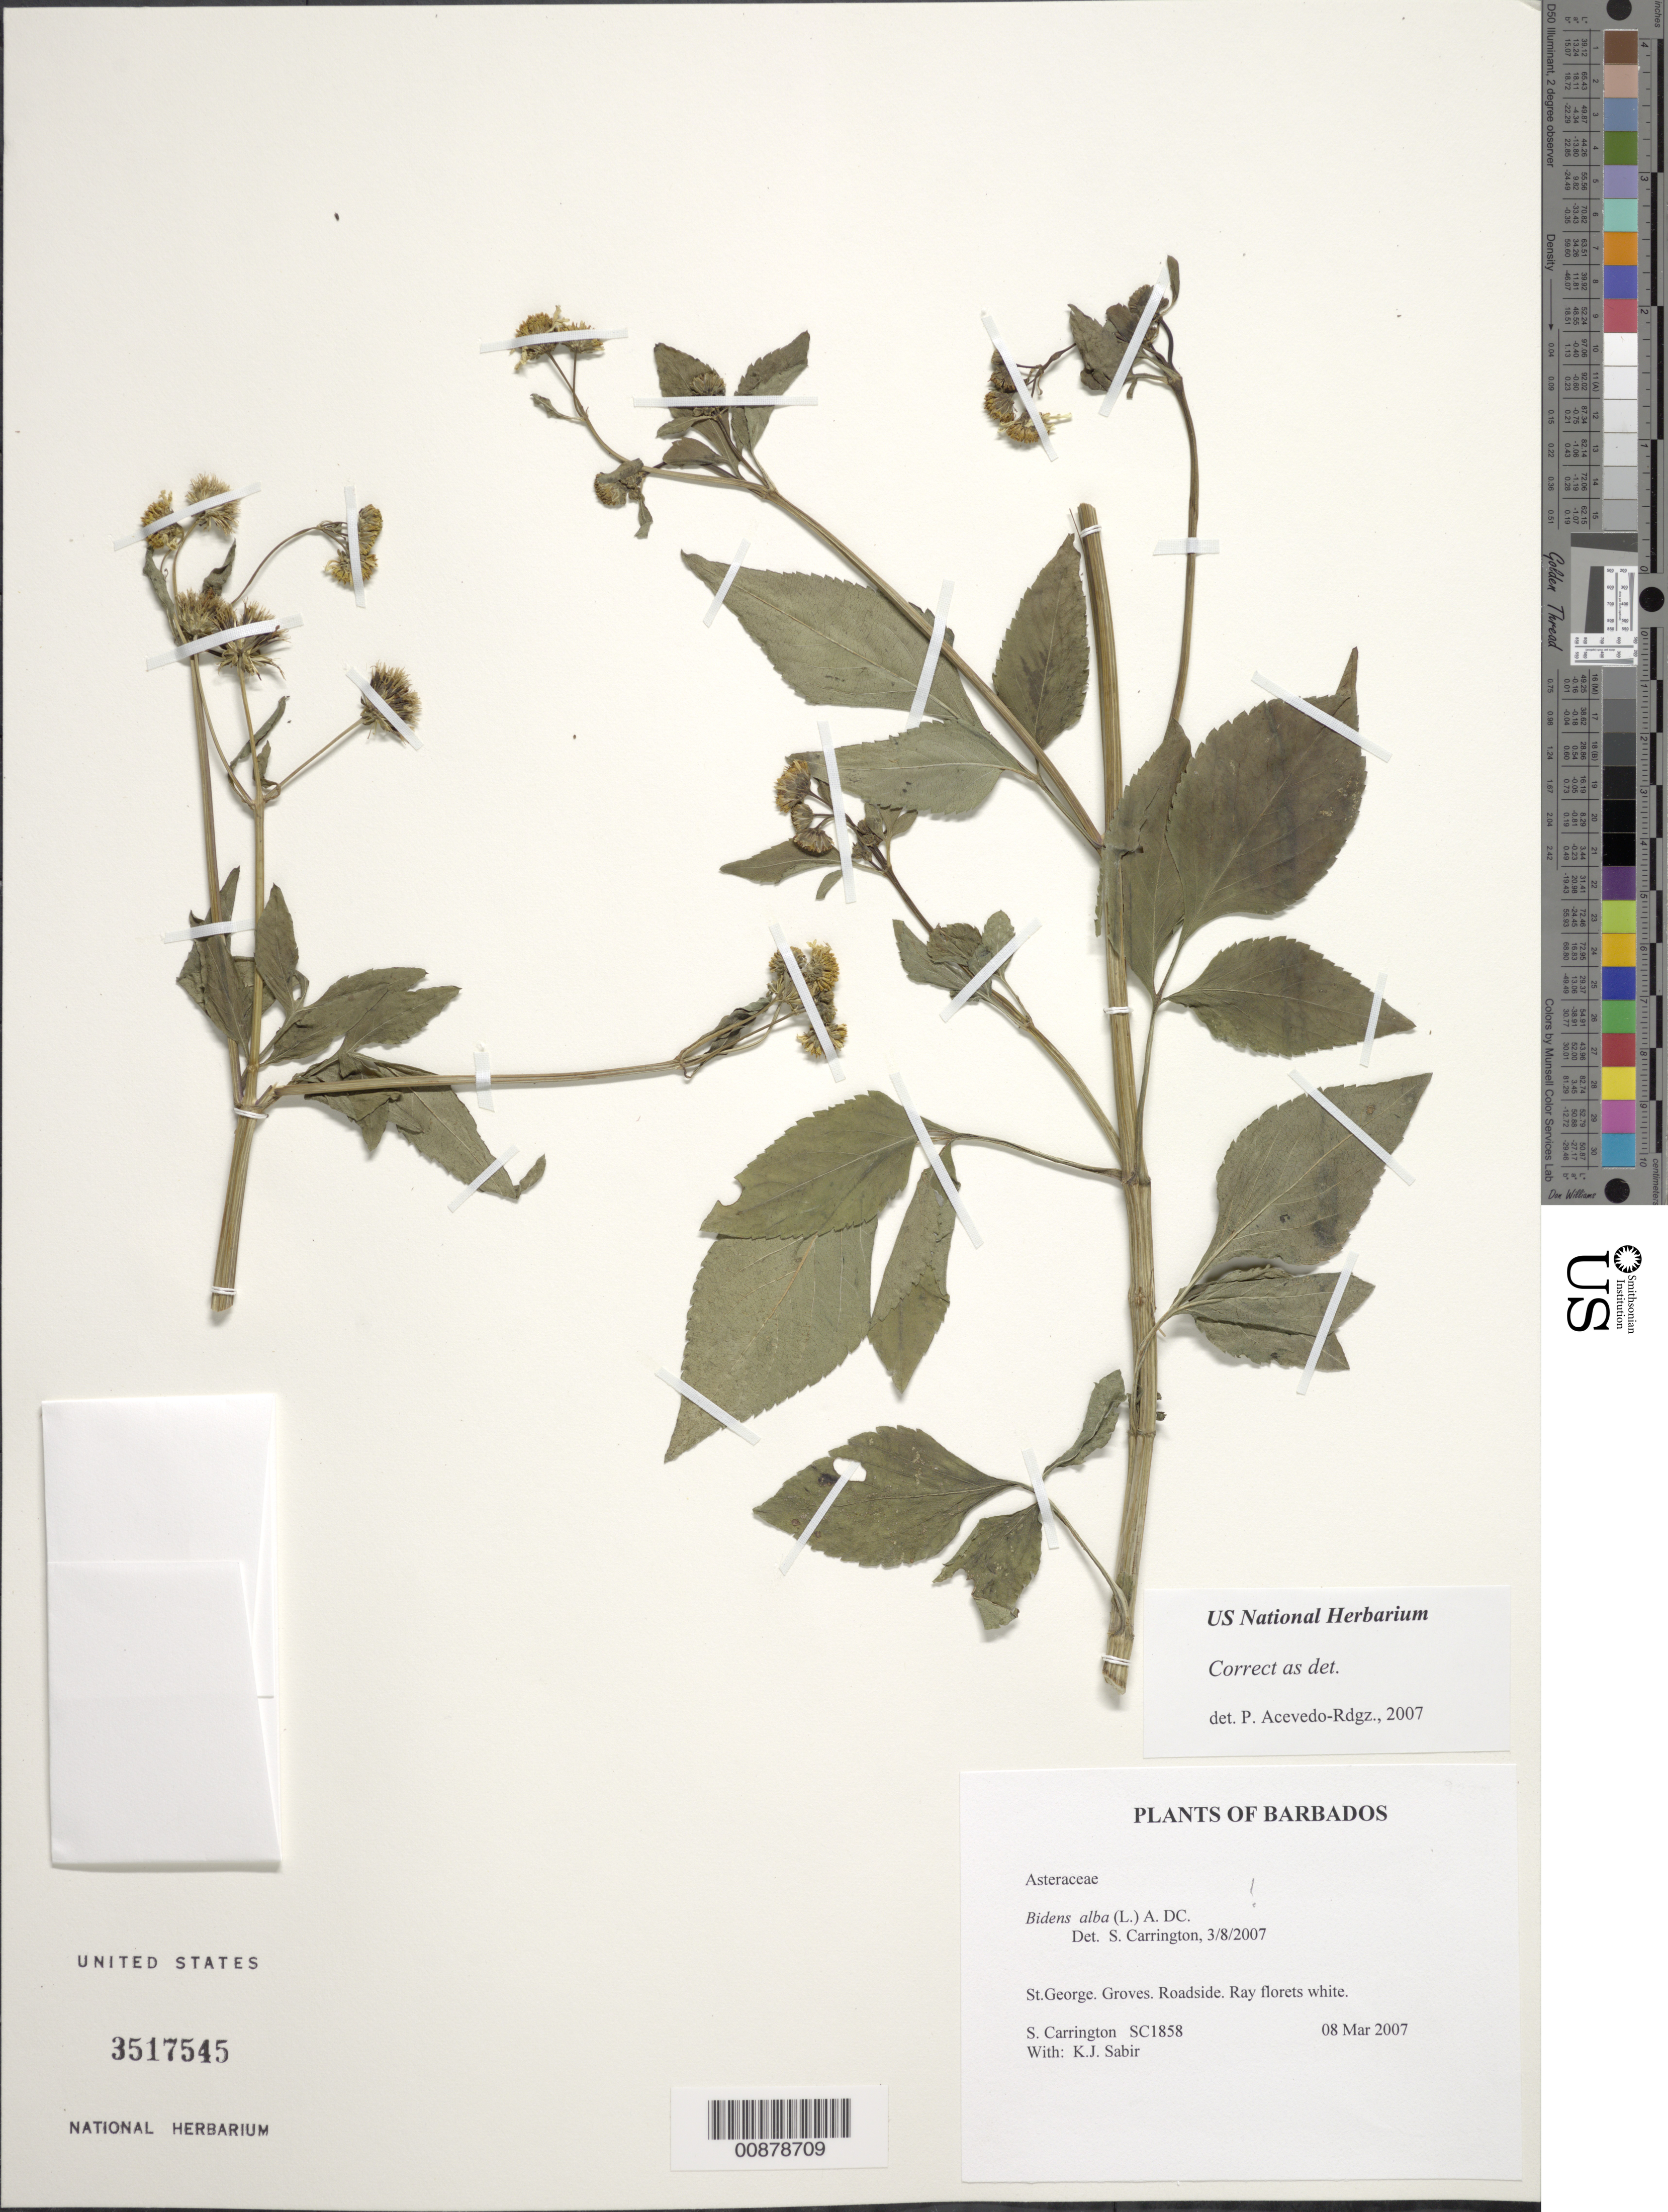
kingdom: Plantae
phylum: Tracheophyta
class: Magnoliopsida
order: Asterales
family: Asteraceae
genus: Bidens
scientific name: Bidens alba var. radiata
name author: (Sch. Bip.) R.E. Ballard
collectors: C. M. S. Carrington & K. Sabir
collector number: SC 1858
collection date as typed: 08 Mar 2007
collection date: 2007-03-08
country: Barbados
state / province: Saint George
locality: Groves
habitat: Roadside.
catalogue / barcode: US 3517545